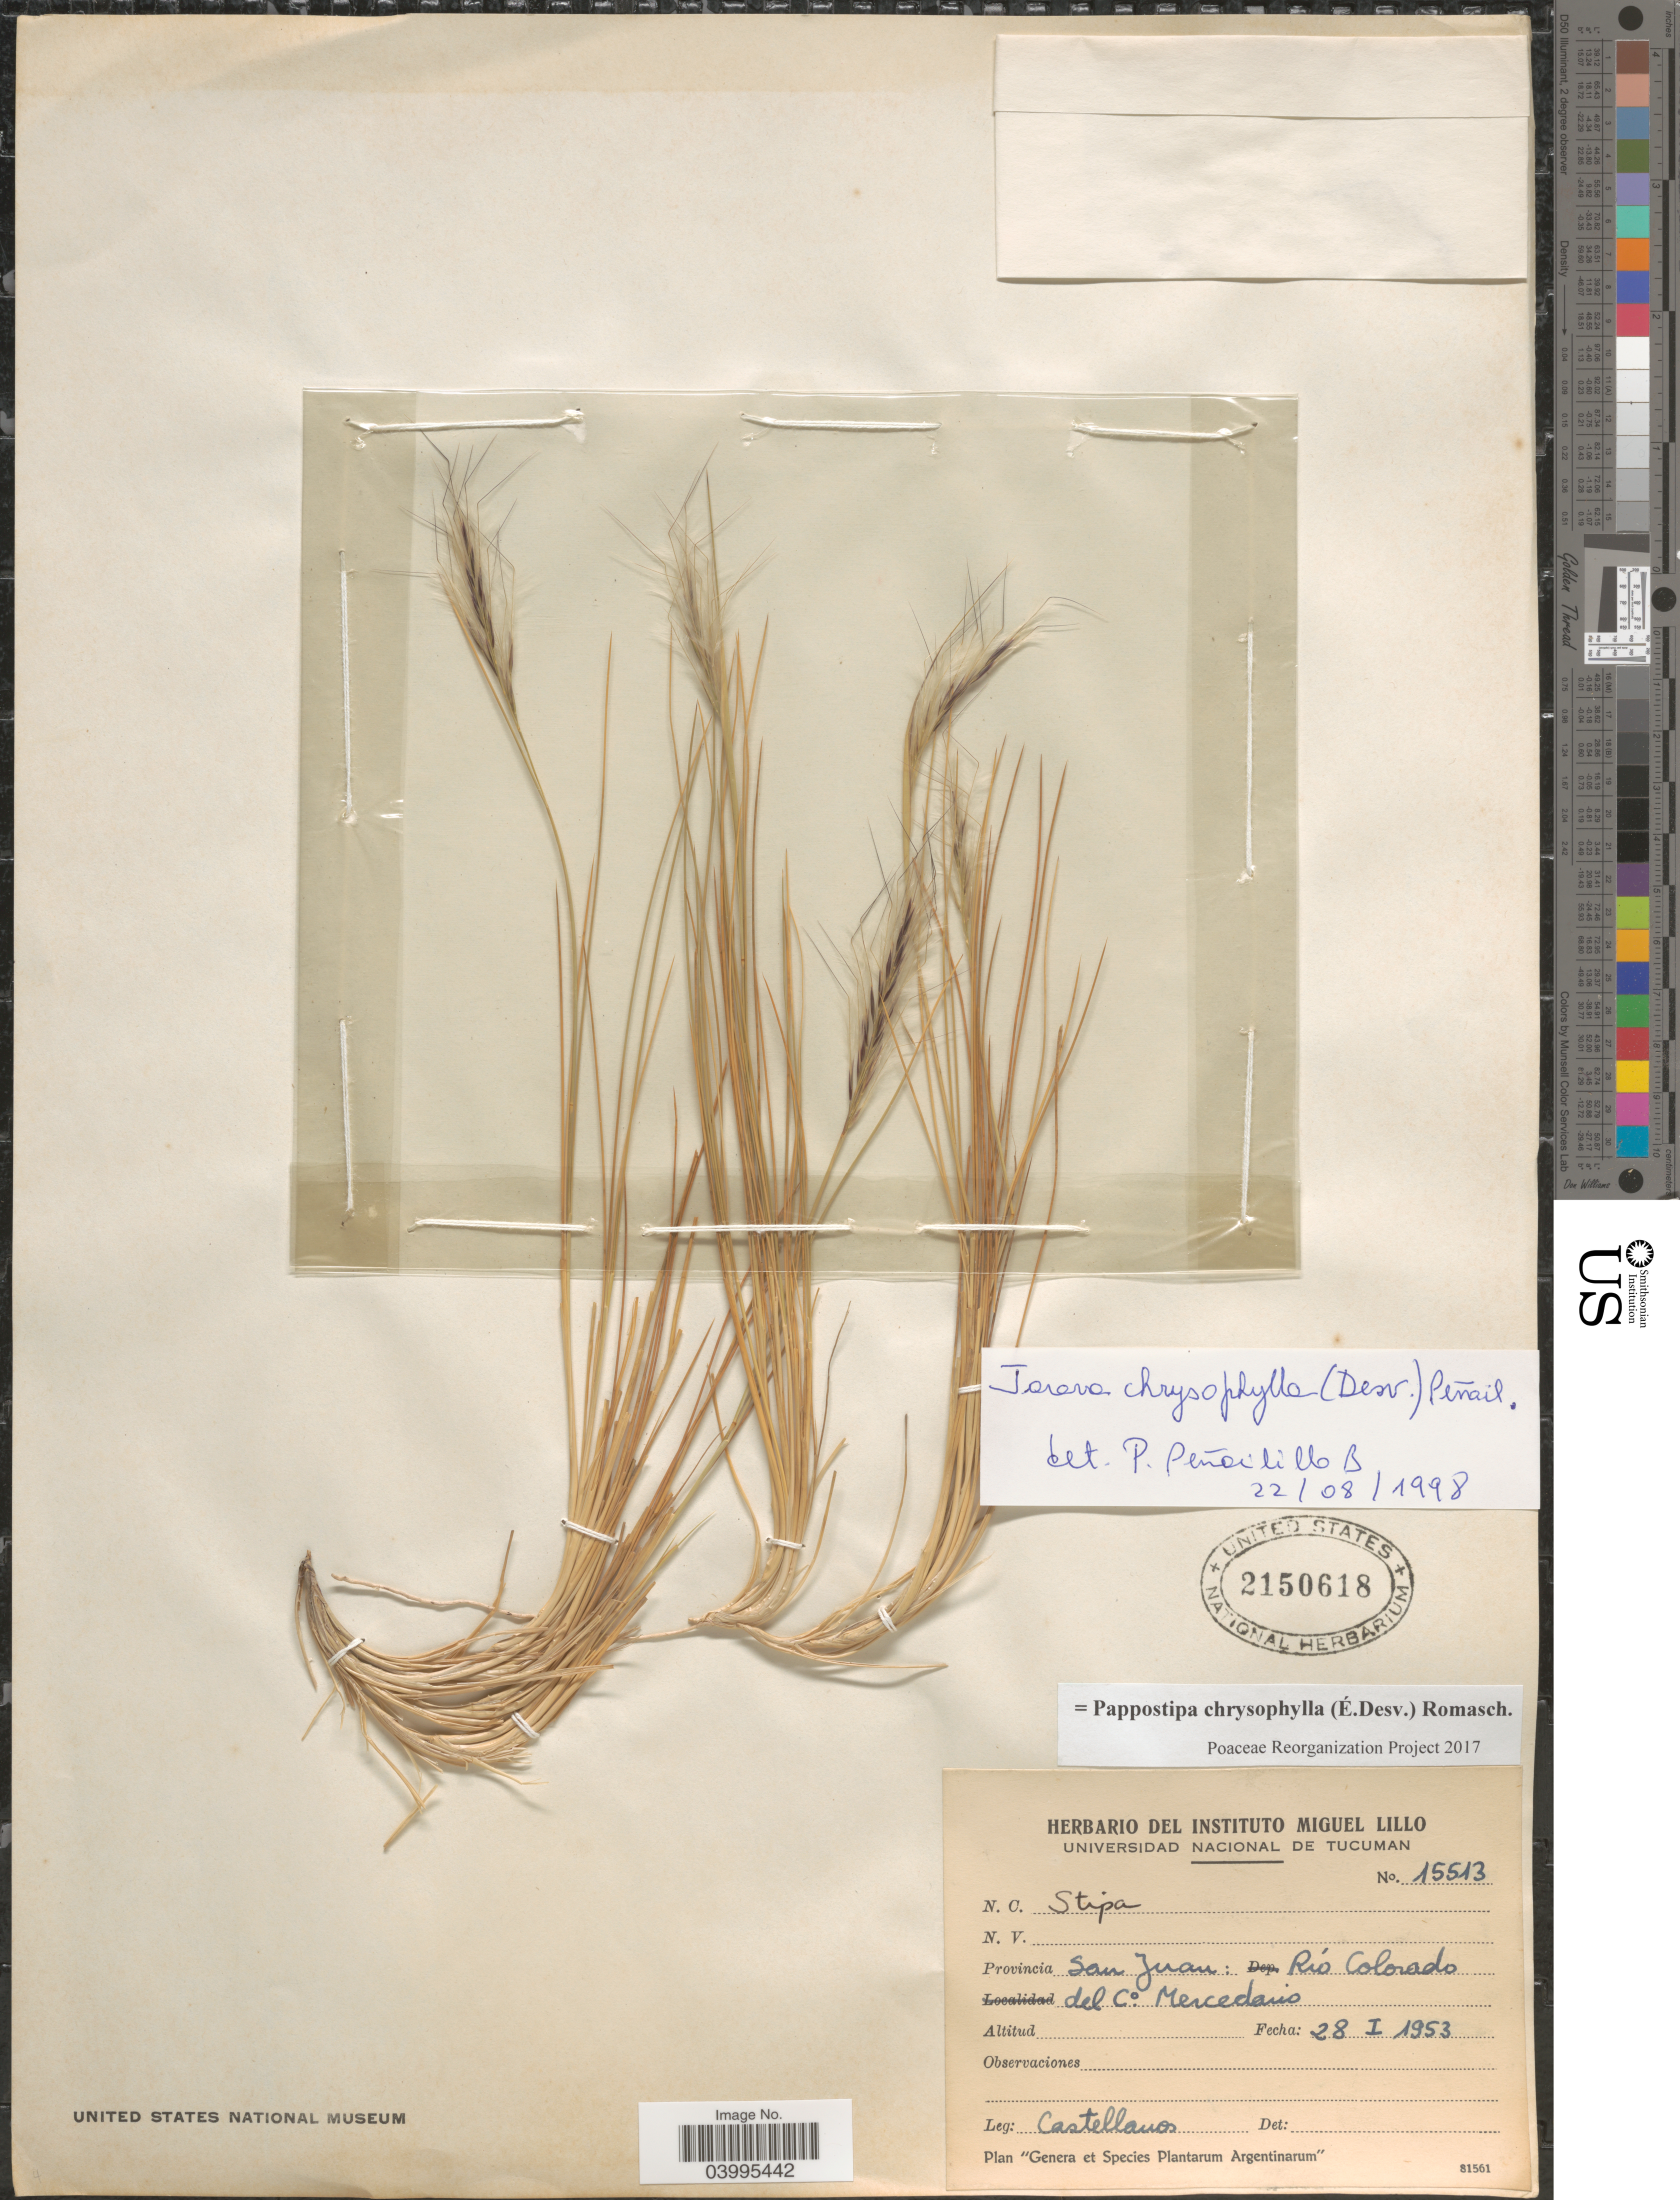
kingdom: Plantae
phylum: Tracheophyta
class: Liliopsida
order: Poales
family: Poaceae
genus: Pappostipa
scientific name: Pappostipa chrysophylla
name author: (É. Desv.) Romasch.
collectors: -- Castellanos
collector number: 15513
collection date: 1953-01-28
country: Argentina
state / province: San Juan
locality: Río Colorado del Co. Mercedario.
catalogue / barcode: US 2150618